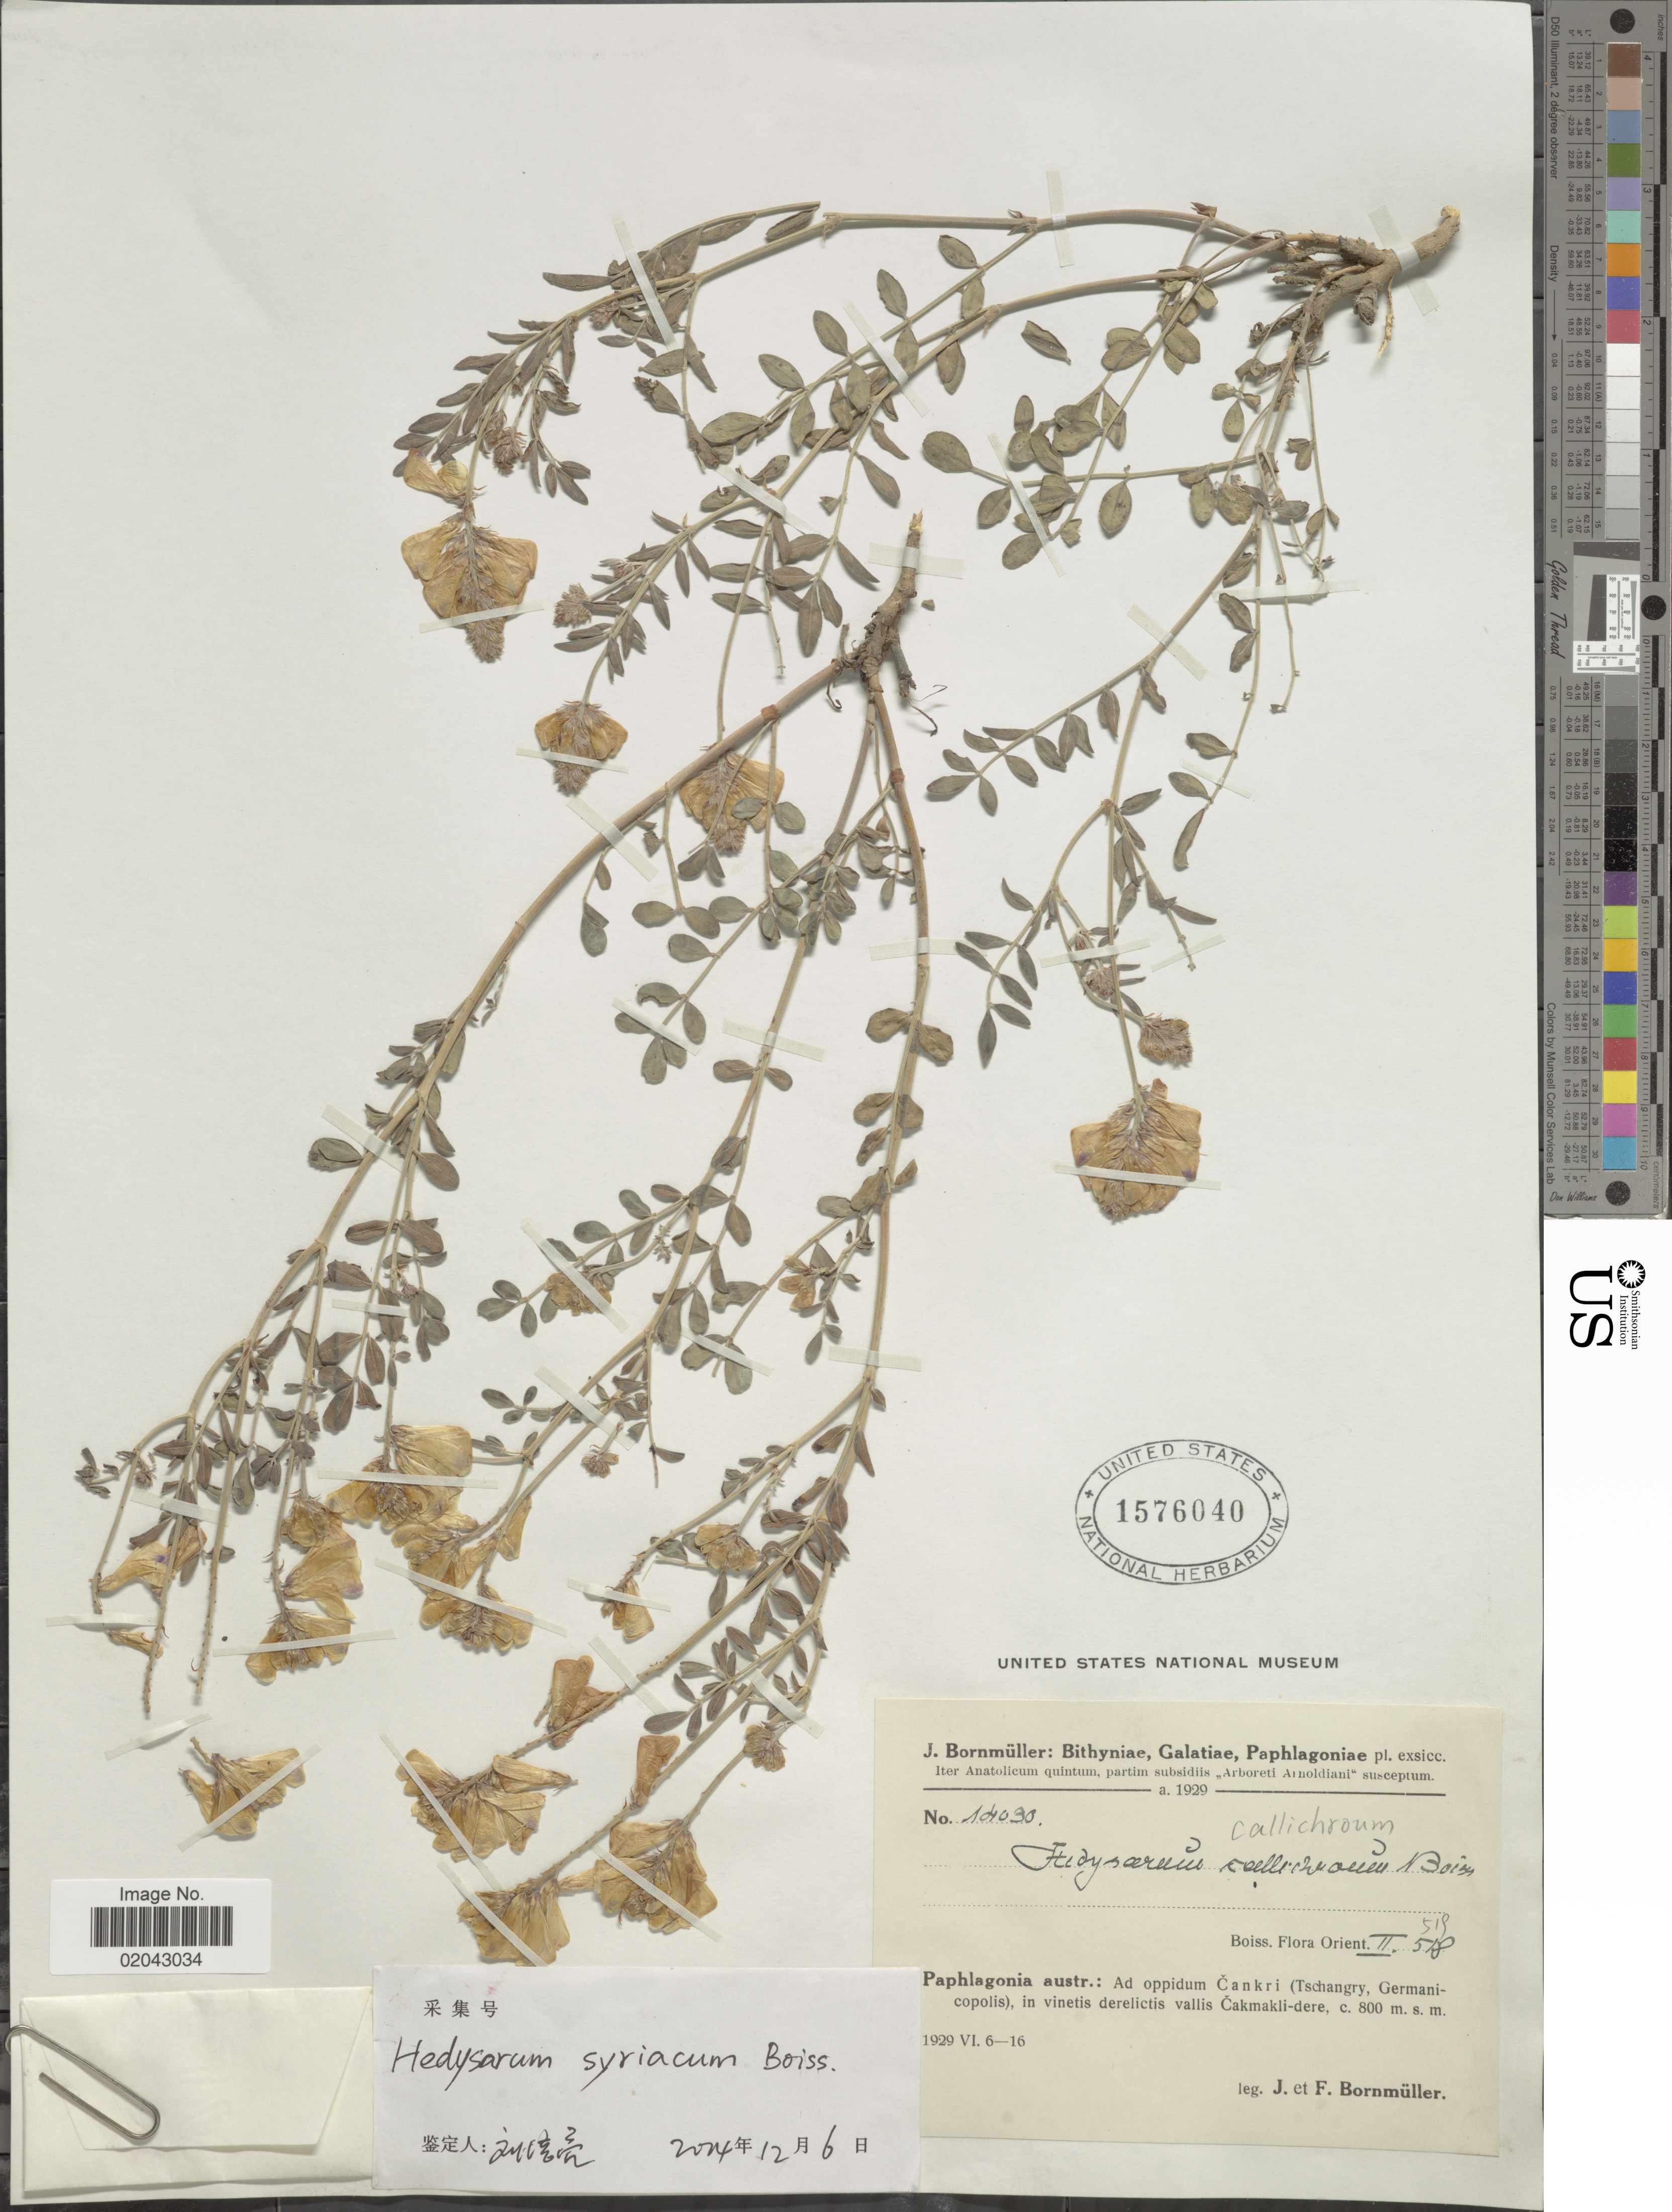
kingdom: Plantae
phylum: Tracheophyta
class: Magnoliopsida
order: Fabales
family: Fabaceae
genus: Hedysarum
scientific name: Hedysarum syriacum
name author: Boiss.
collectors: J. Bornmüller & F. Bornmüller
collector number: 14030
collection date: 1929-06-06/1929-06-16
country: Turkey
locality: Bithyniae, Galatiae, Pahlagoniae, Paphlagonia austr.: Ad oppidum Cankri (Tschangry, Germanicopolis), in vinetis derelictis vallis Cakmakli-dere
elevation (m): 800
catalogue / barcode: US 1576040